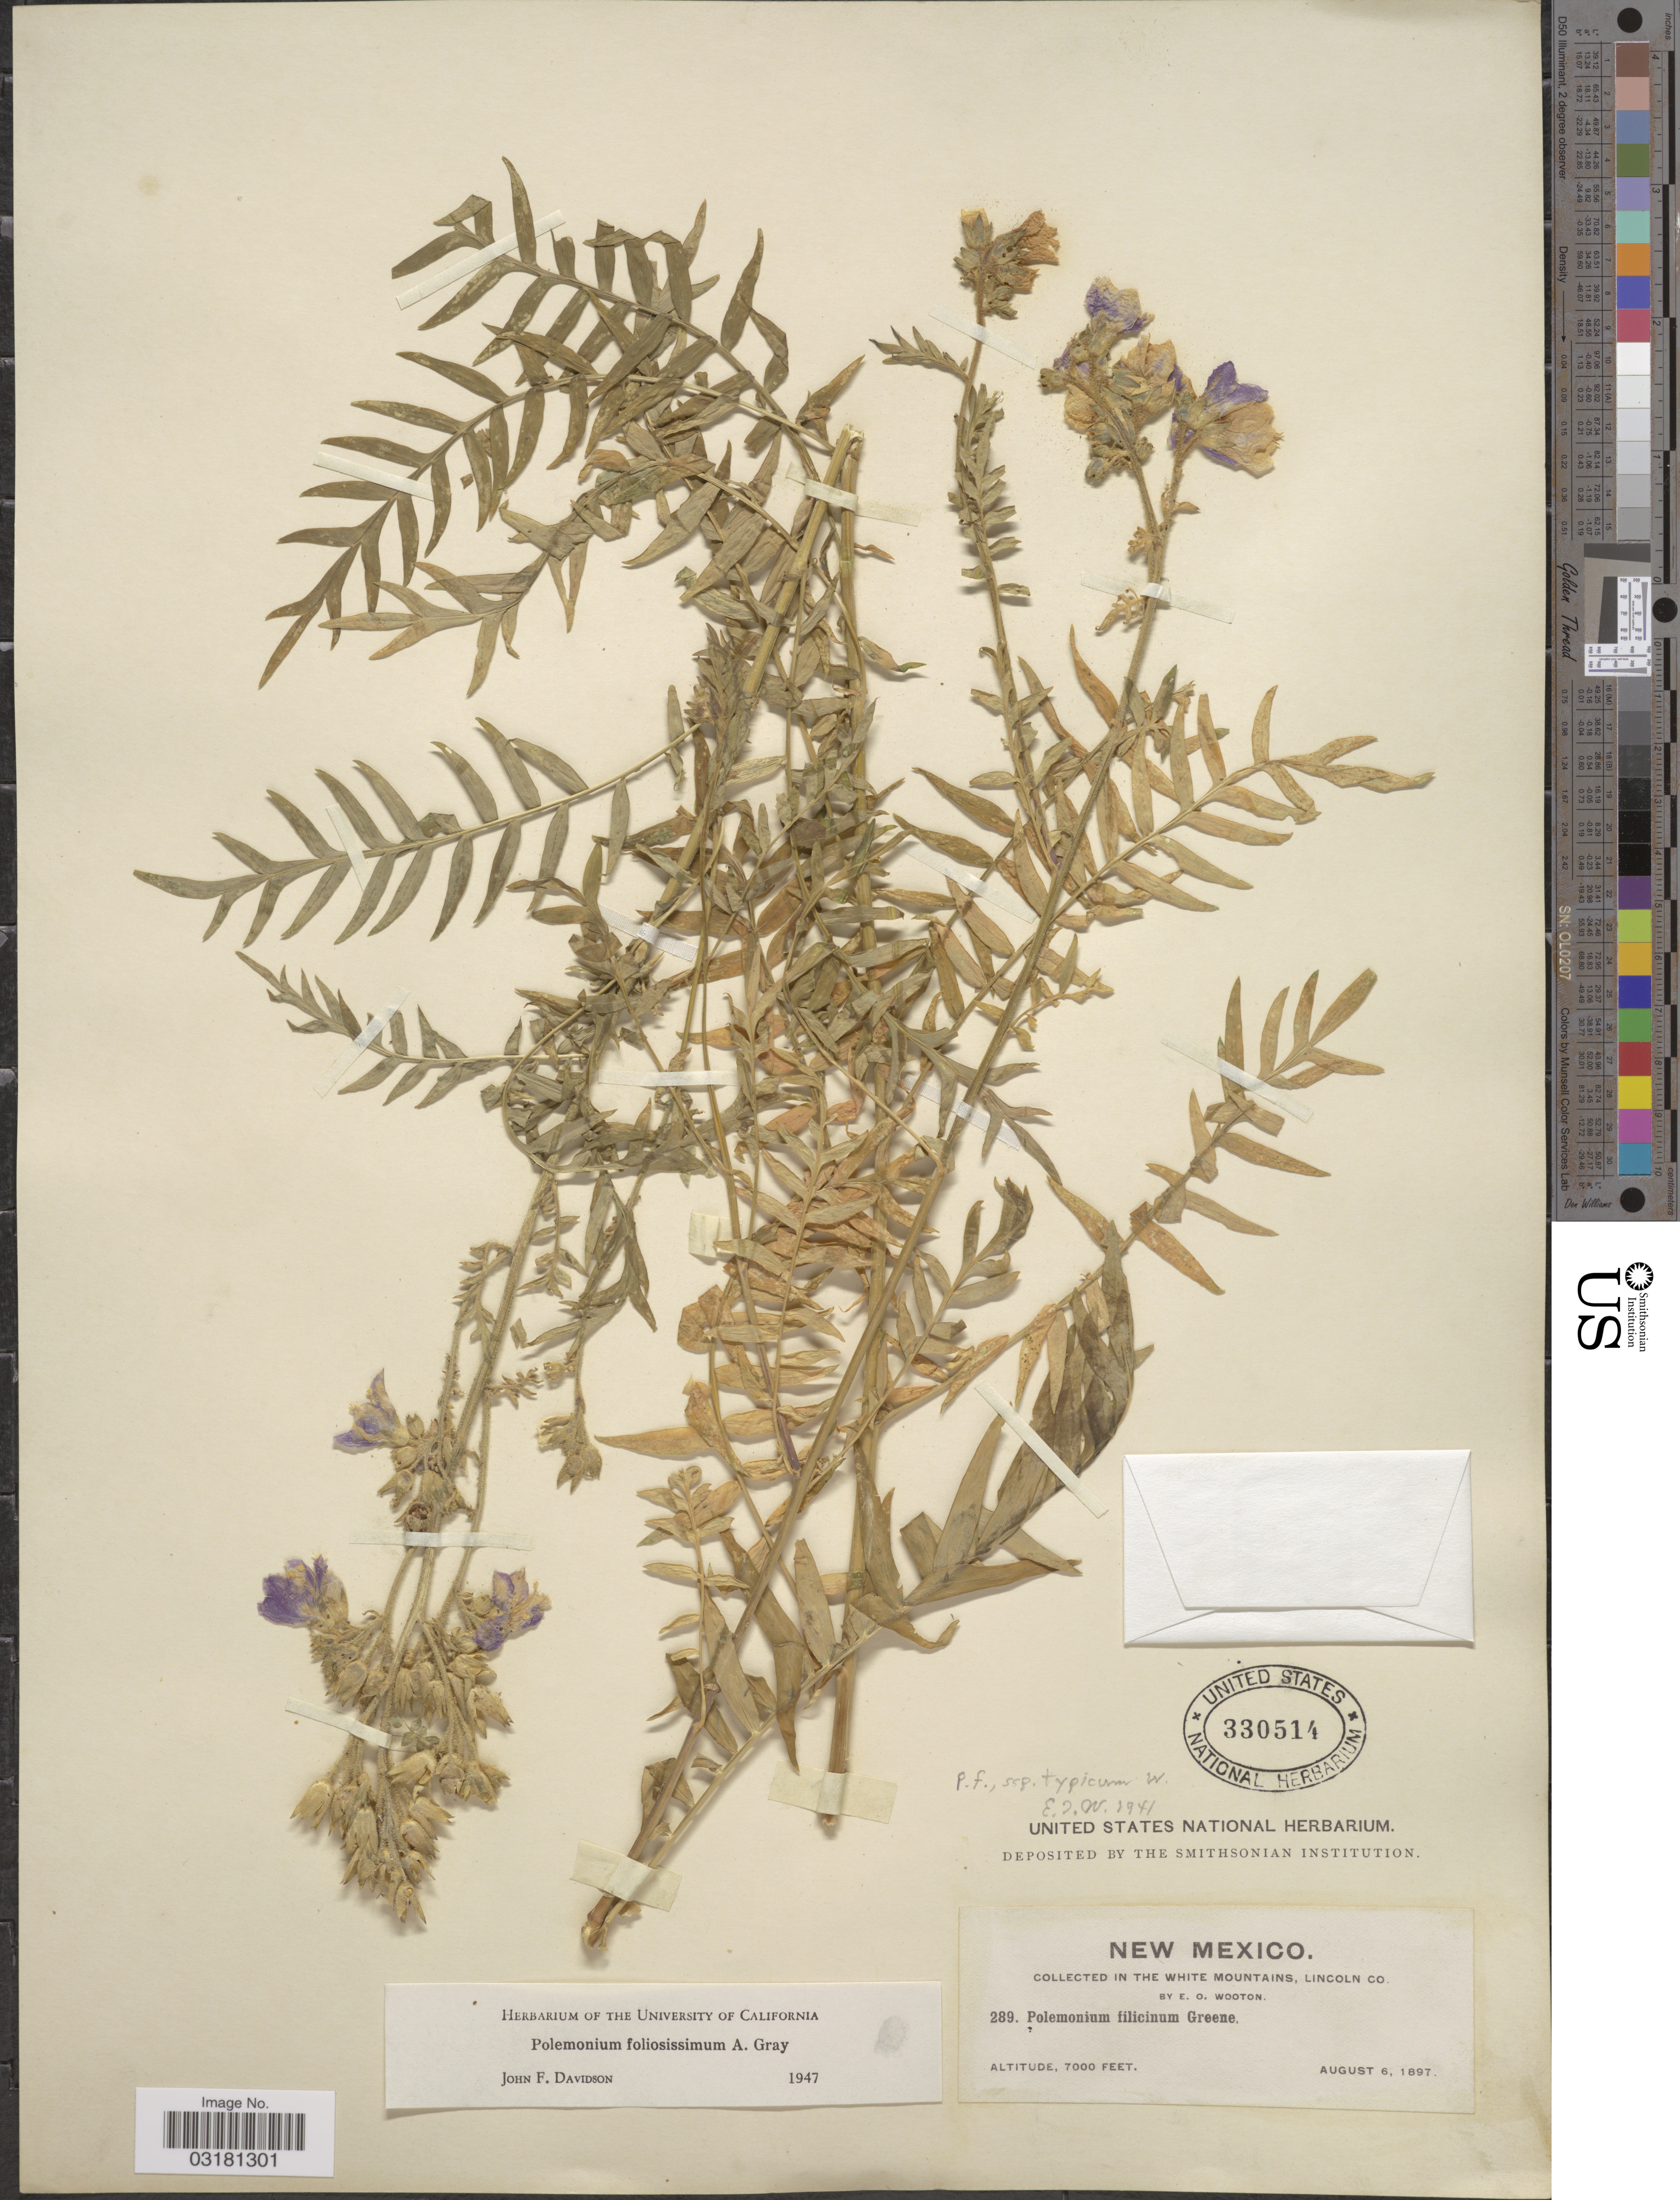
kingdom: Plantae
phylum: Tracheophyta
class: Magnoliopsida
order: Ericales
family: Polemoniaceae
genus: Polemonium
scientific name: Polemonium foliosissimum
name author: A. Gray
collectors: E. O. Wooton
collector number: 289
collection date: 1897-08-06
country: United States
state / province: New Mexico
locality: White Mountains, Lincoln Co.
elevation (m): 2134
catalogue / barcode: US 330514